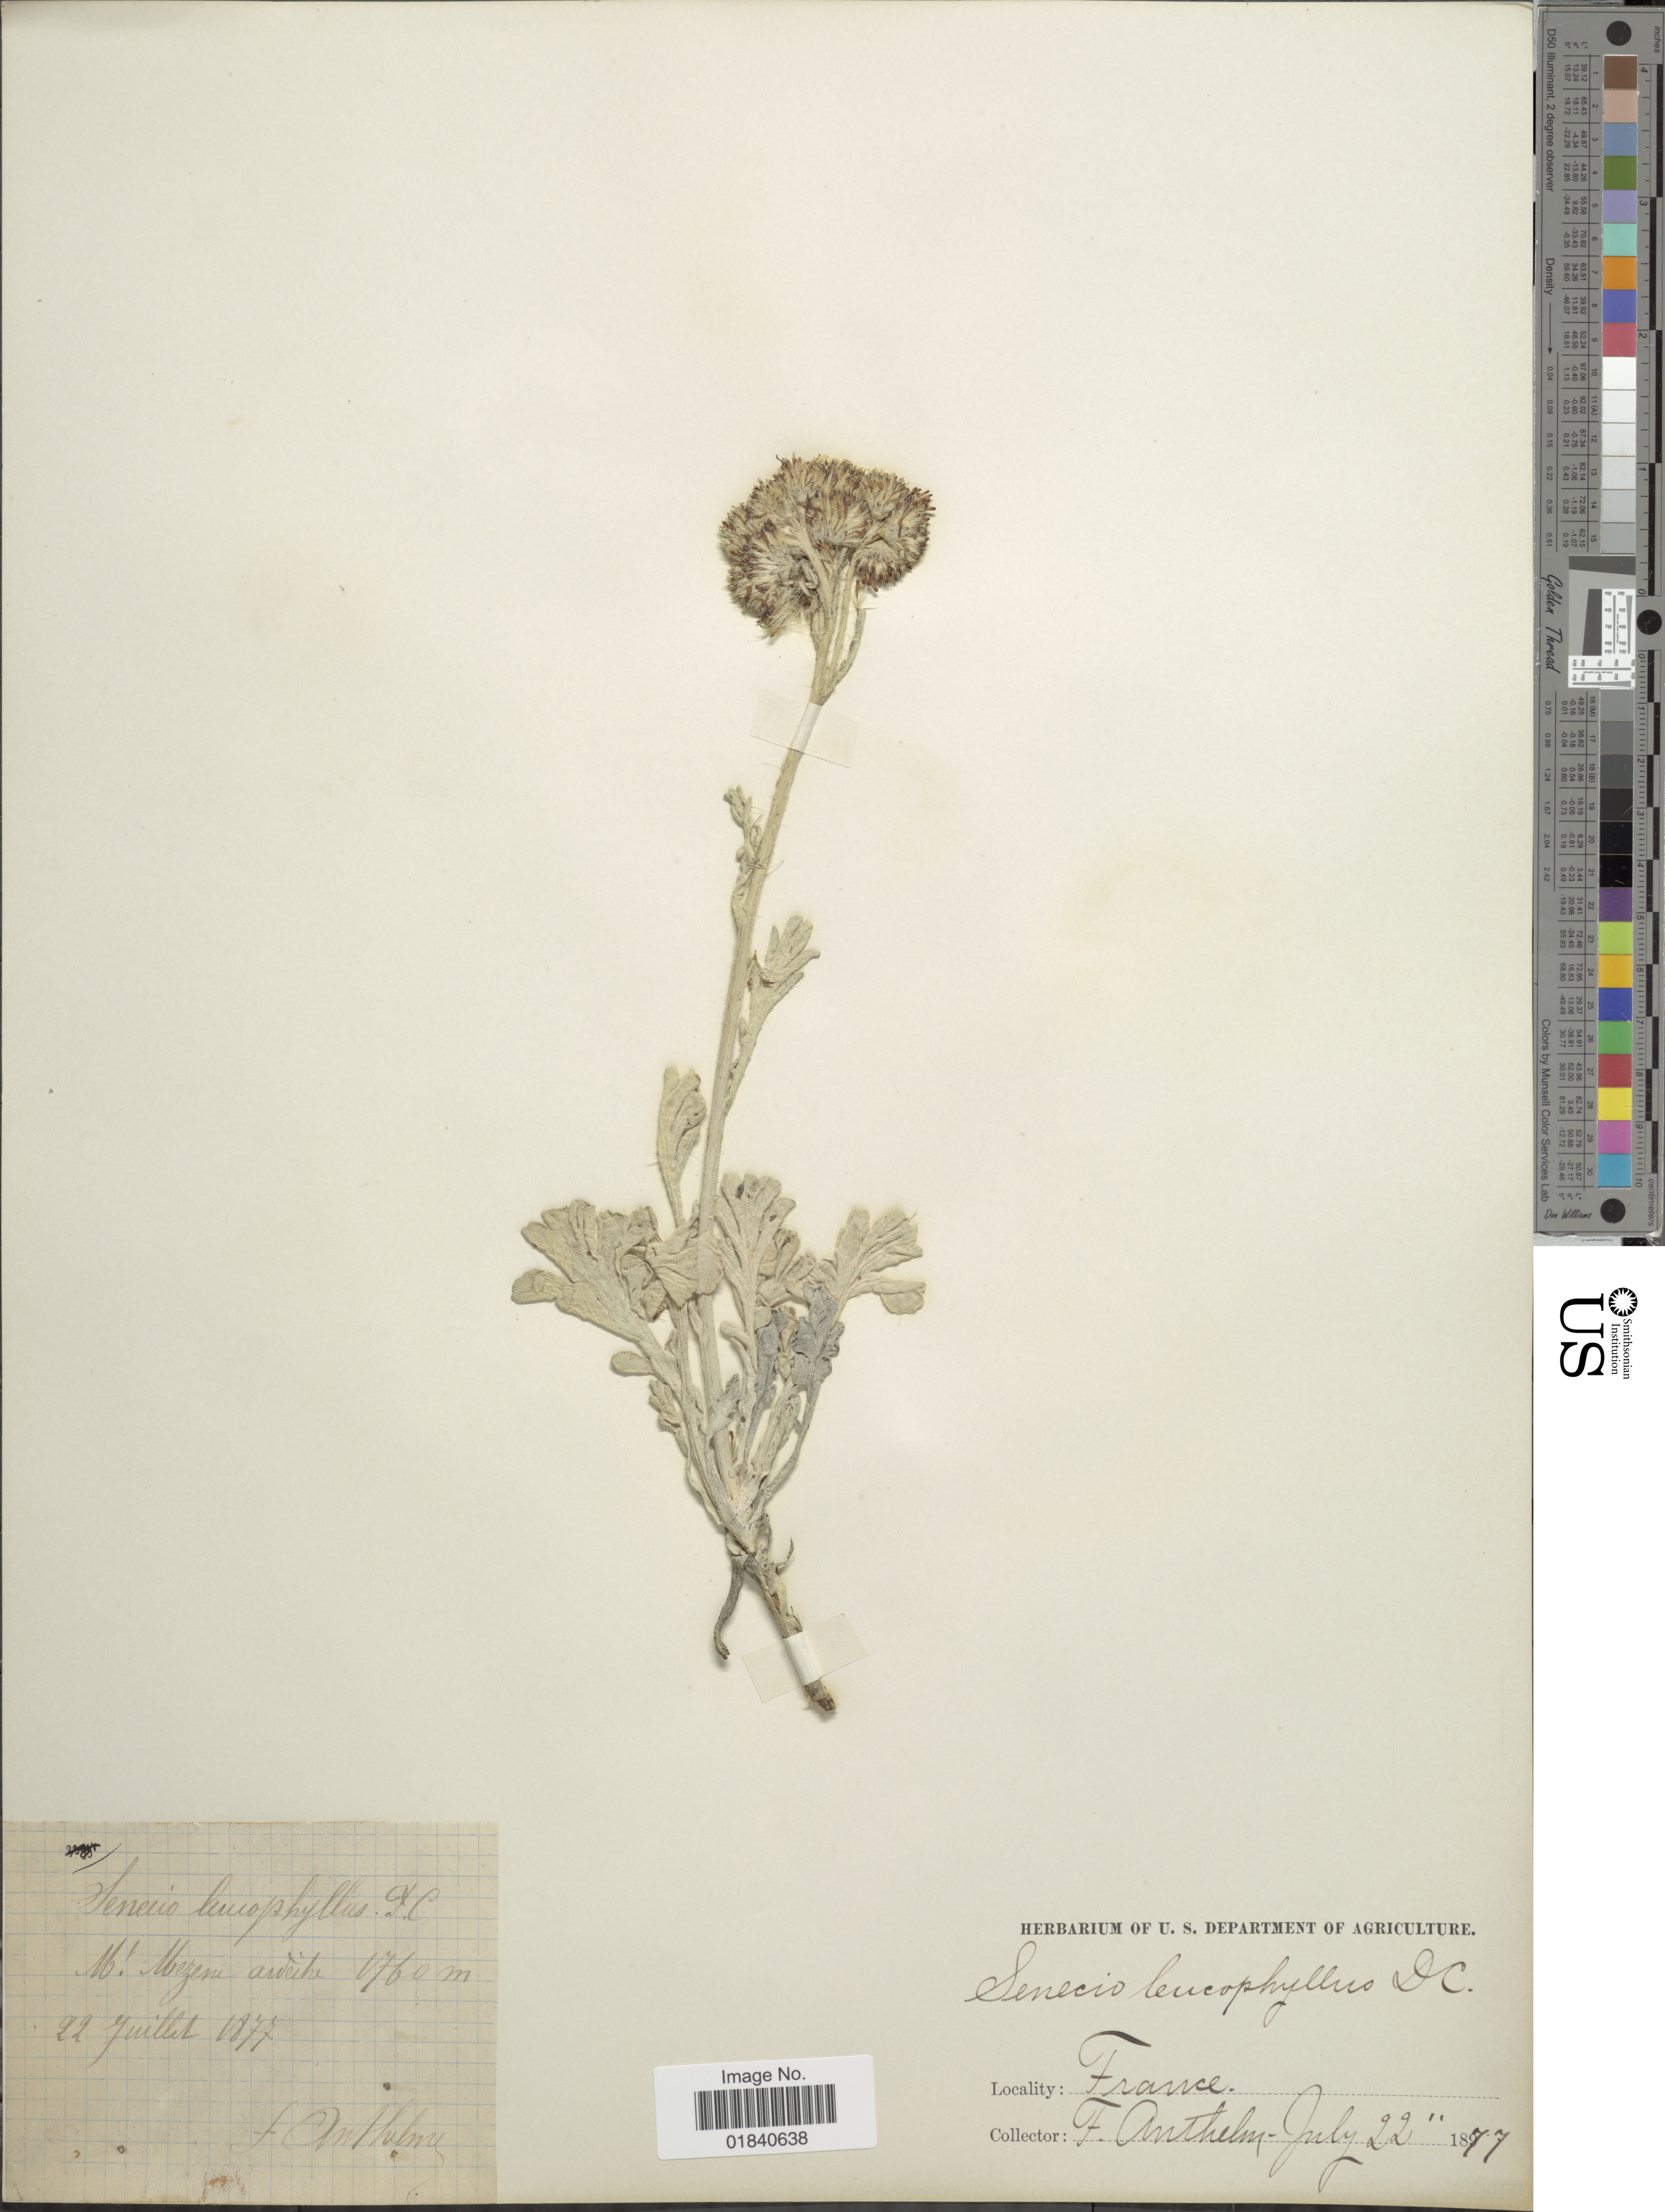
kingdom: Plantae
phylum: Tracheophyta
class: Magnoliopsida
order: Asterales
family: Asteraceae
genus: Jacobaea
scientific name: Jacobaea leucophylla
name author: (DC.) Pelser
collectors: F. Anthelme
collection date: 1877-07-22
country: France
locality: Mt. Mezem anveike [interpreted]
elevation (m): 1760